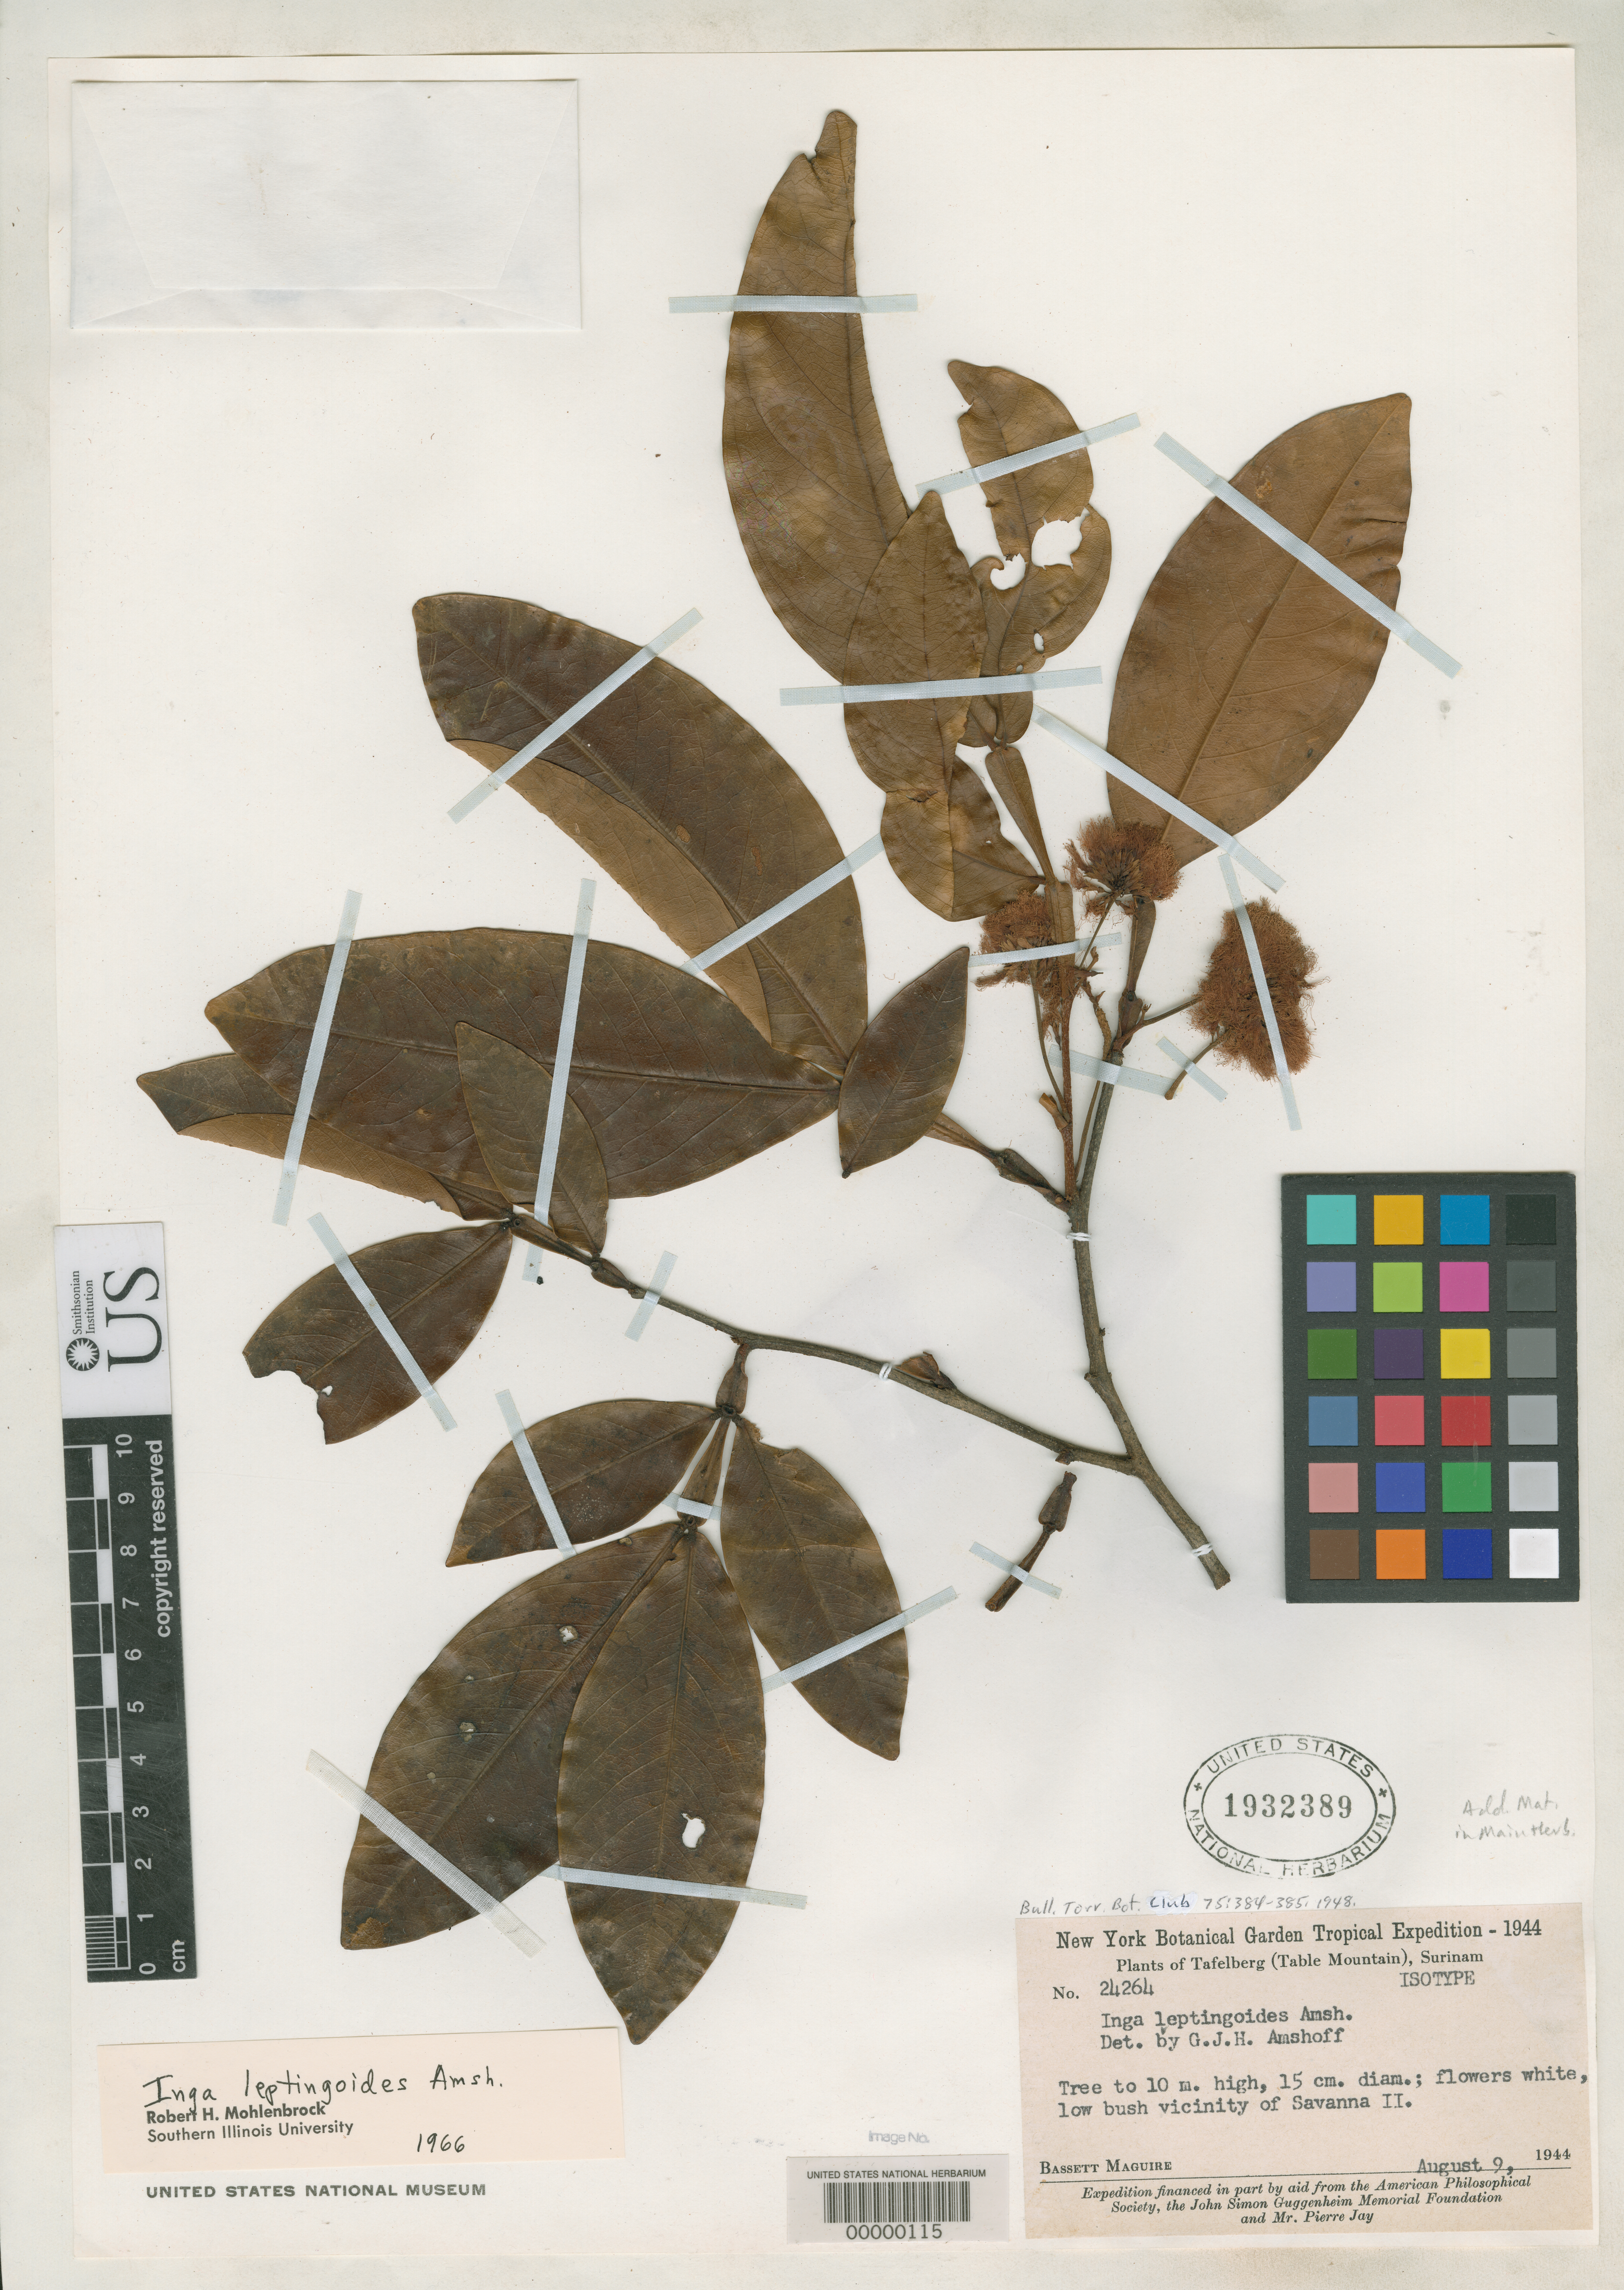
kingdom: Plantae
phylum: Tracheophyta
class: Magnoliopsida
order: Fabales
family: Fabaceae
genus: Inga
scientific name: Inga leptingoides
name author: Amshoff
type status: Isotype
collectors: B. Maguire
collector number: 24264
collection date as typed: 09 Aug 1944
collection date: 1944-08-09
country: Suriname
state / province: Saramacca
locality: Tafelberg, Table Mountain, vicinity of Savanna II.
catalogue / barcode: US 1932389